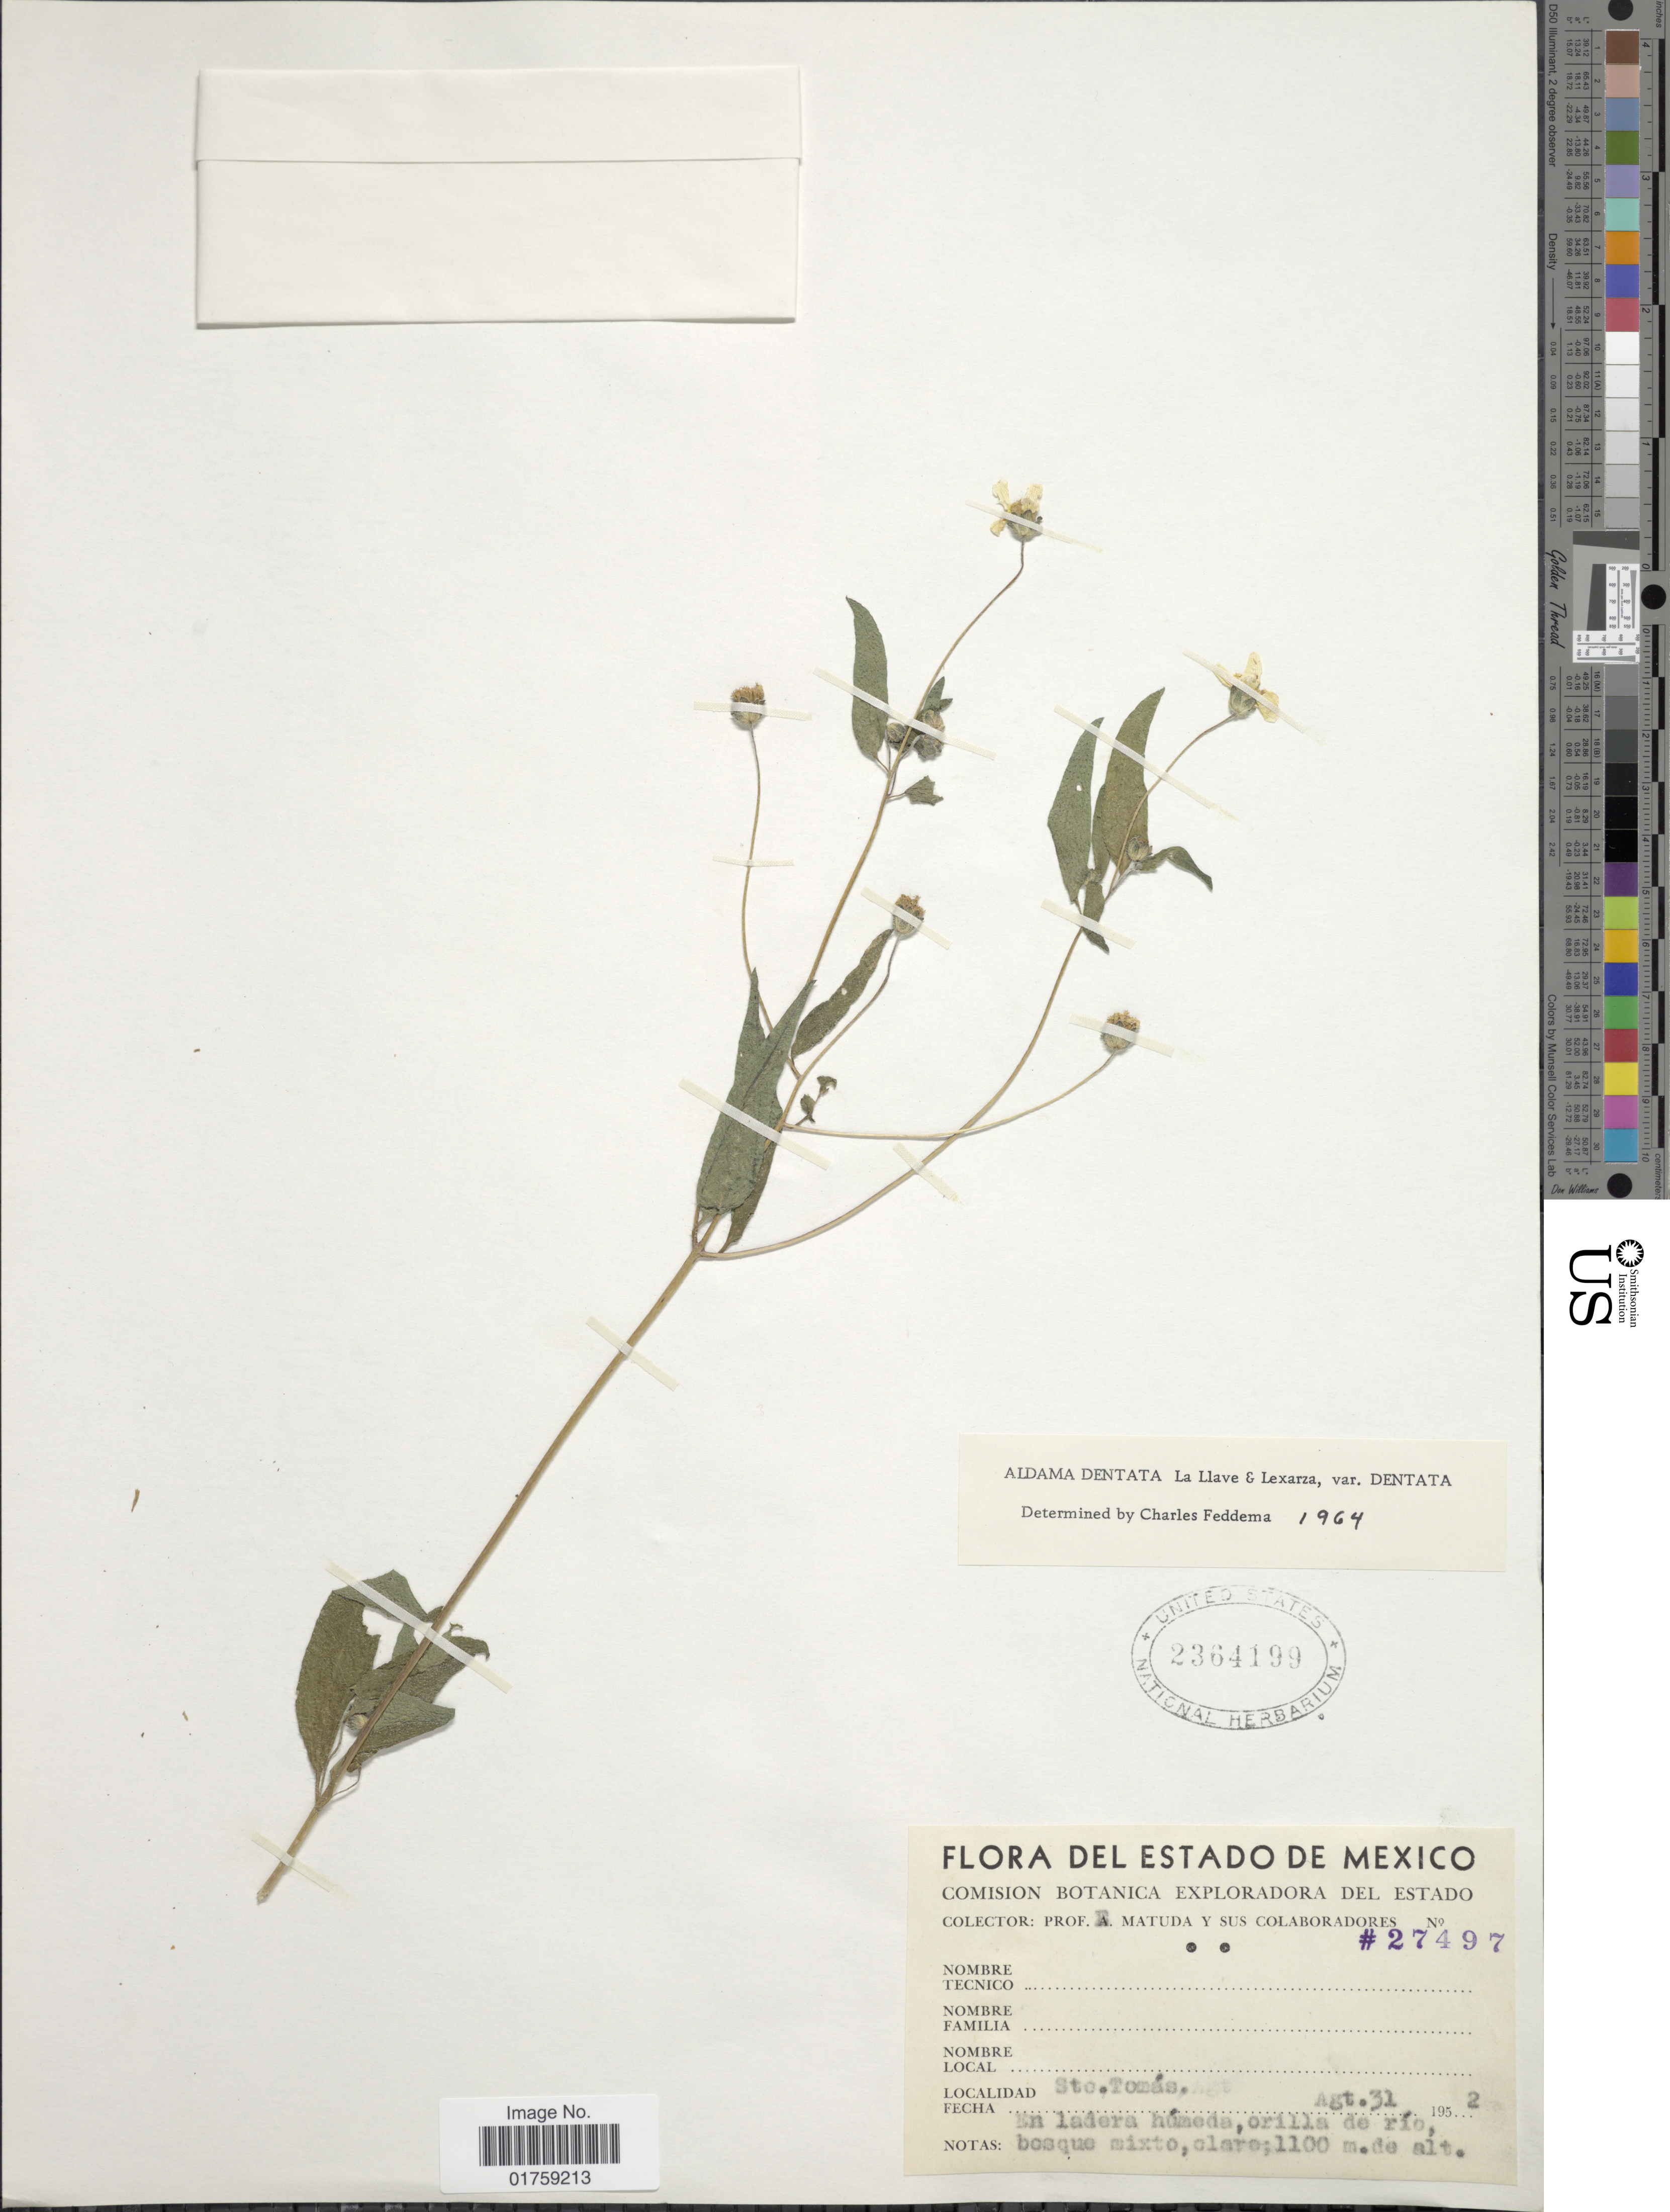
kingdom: Plantae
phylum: Tracheophyta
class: Magnoliopsida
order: Asterales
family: Asteraceae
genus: Sclerocarpus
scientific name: Sclerocarpus dentatus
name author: (La Llave) Benth. & Hook. f. ex Hemsl.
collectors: A. Matuda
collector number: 27497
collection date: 1952-08-31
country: Mexico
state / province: México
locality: Estado de México. Sto. Tomas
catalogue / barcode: US 2364199